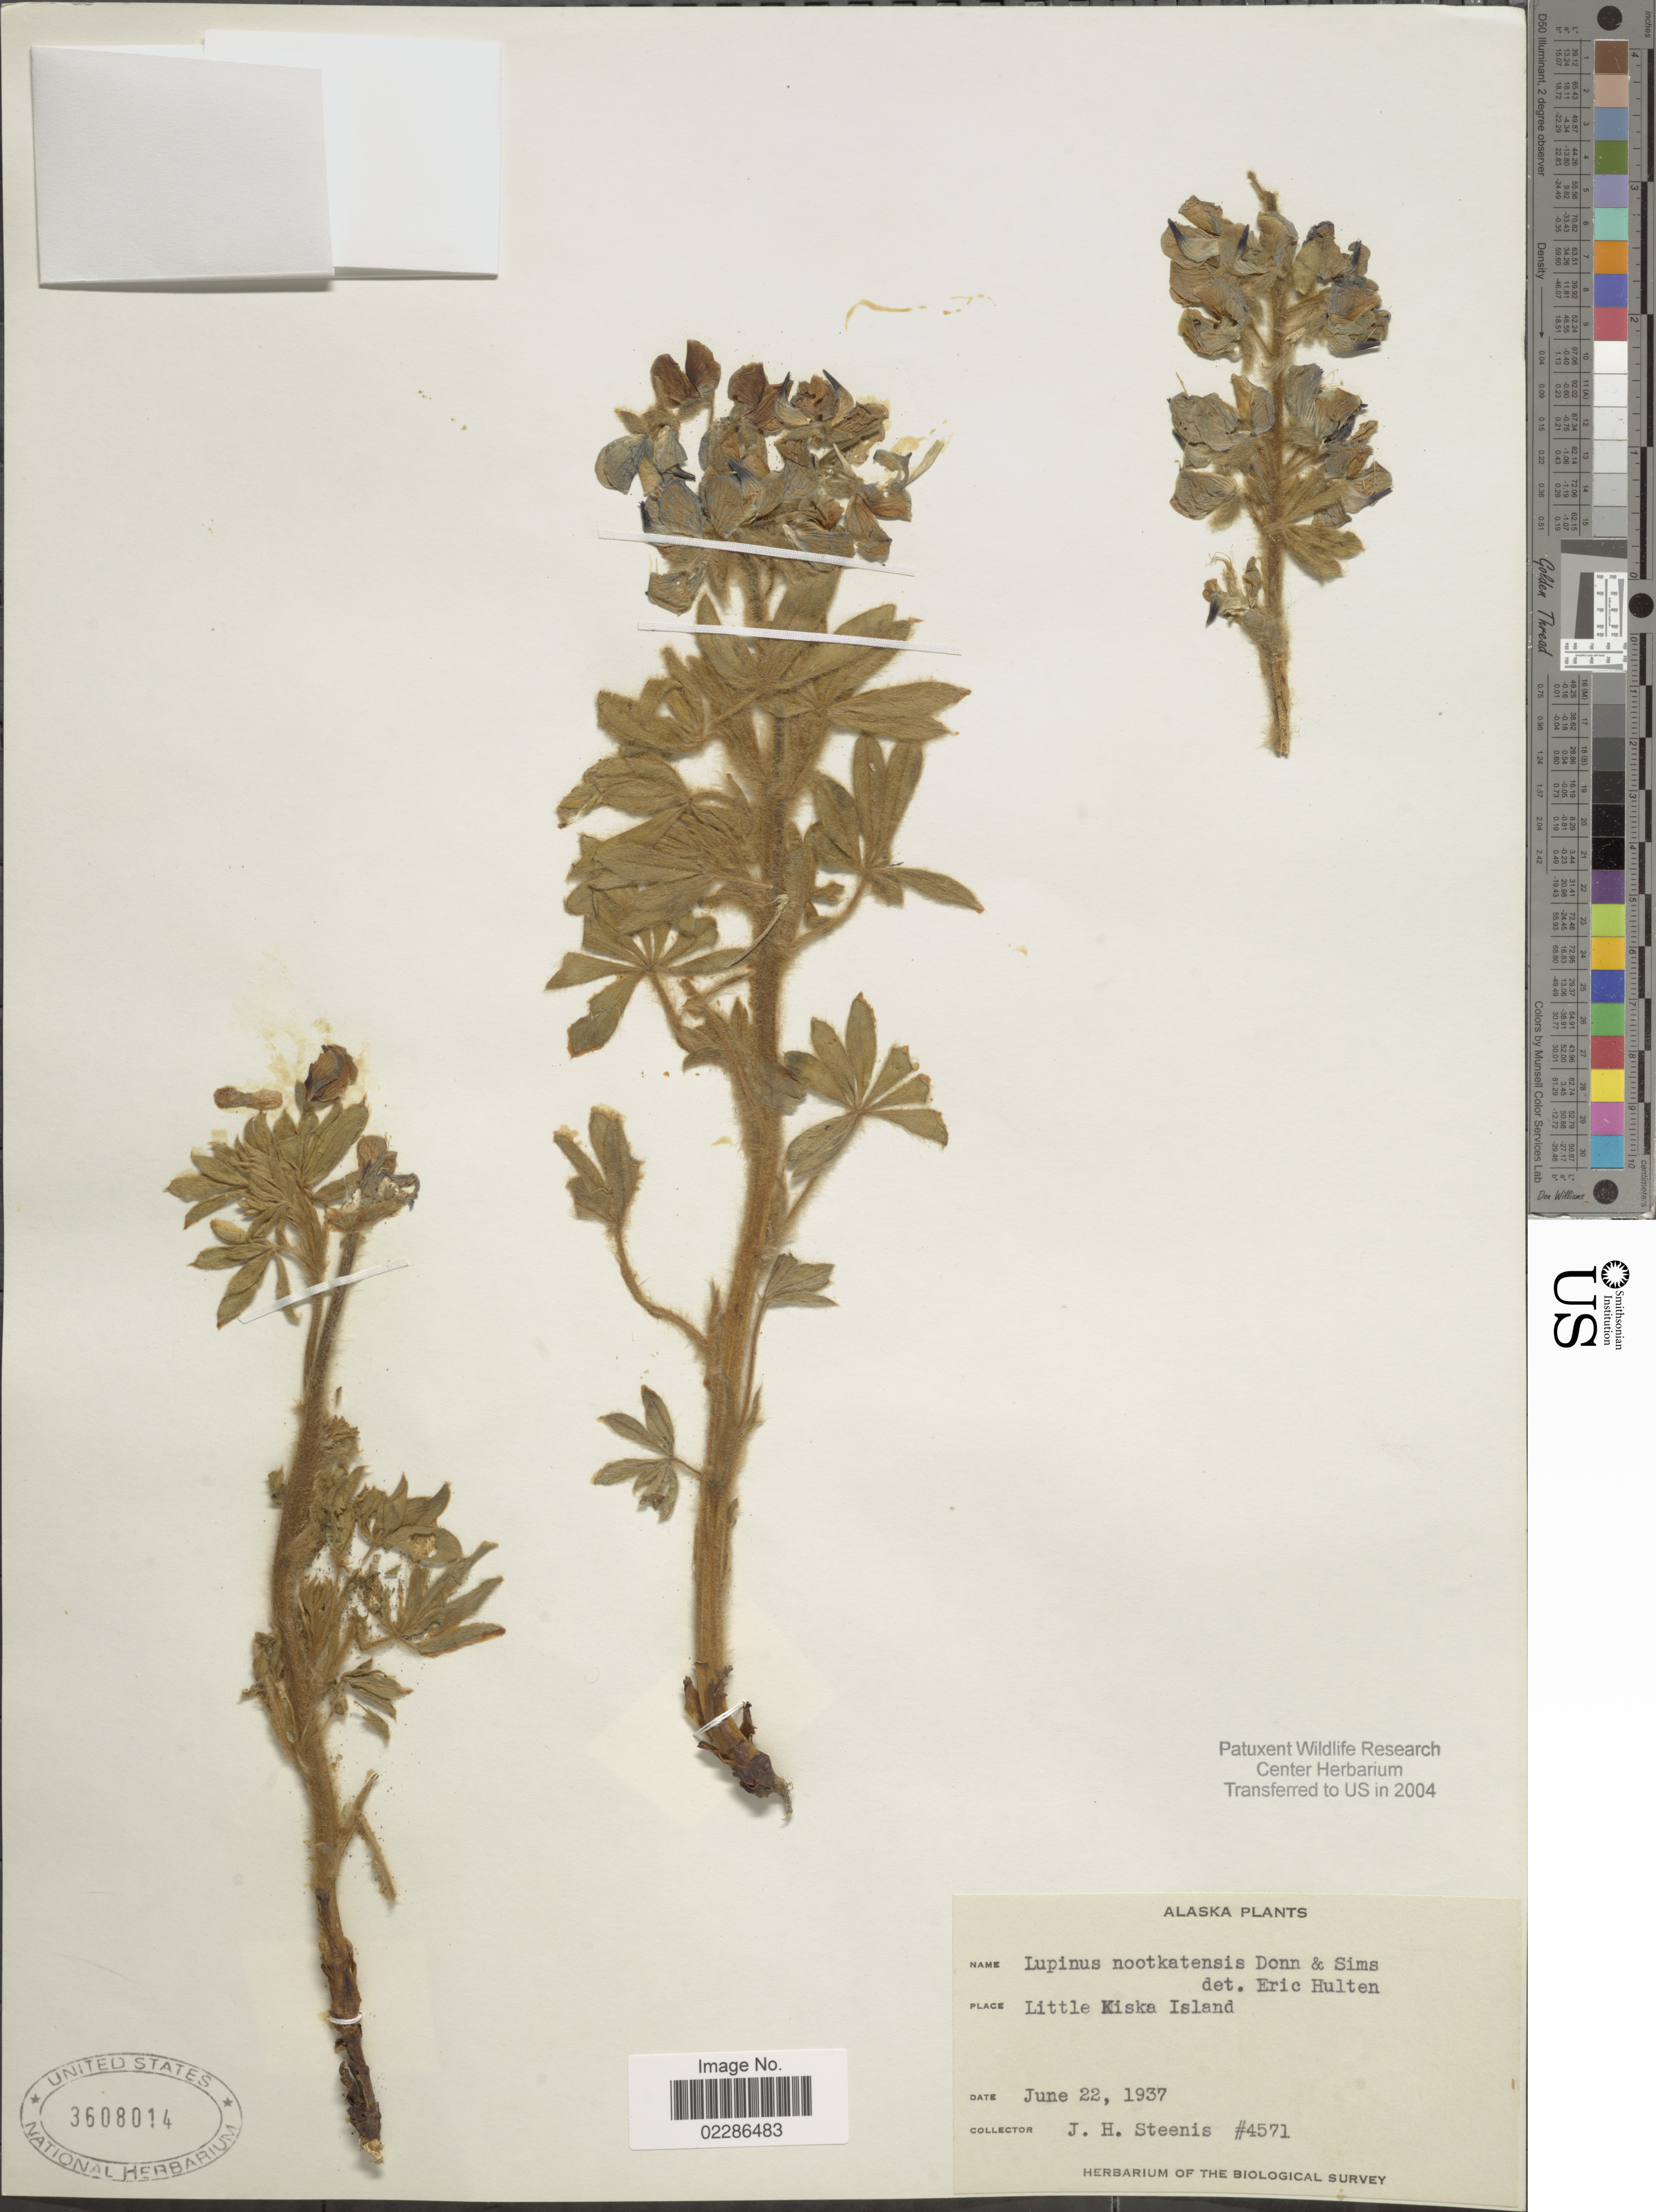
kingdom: Plantae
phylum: Tracheophyta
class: Magnoliopsida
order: Fabales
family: Fabaceae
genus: Lupinus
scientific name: Lupinus nootkatensis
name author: Donn ex Sims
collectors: J. H. Steenis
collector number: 4571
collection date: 1937-06-22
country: United States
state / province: Alaska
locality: Little Kiska Island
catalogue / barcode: US 3608014